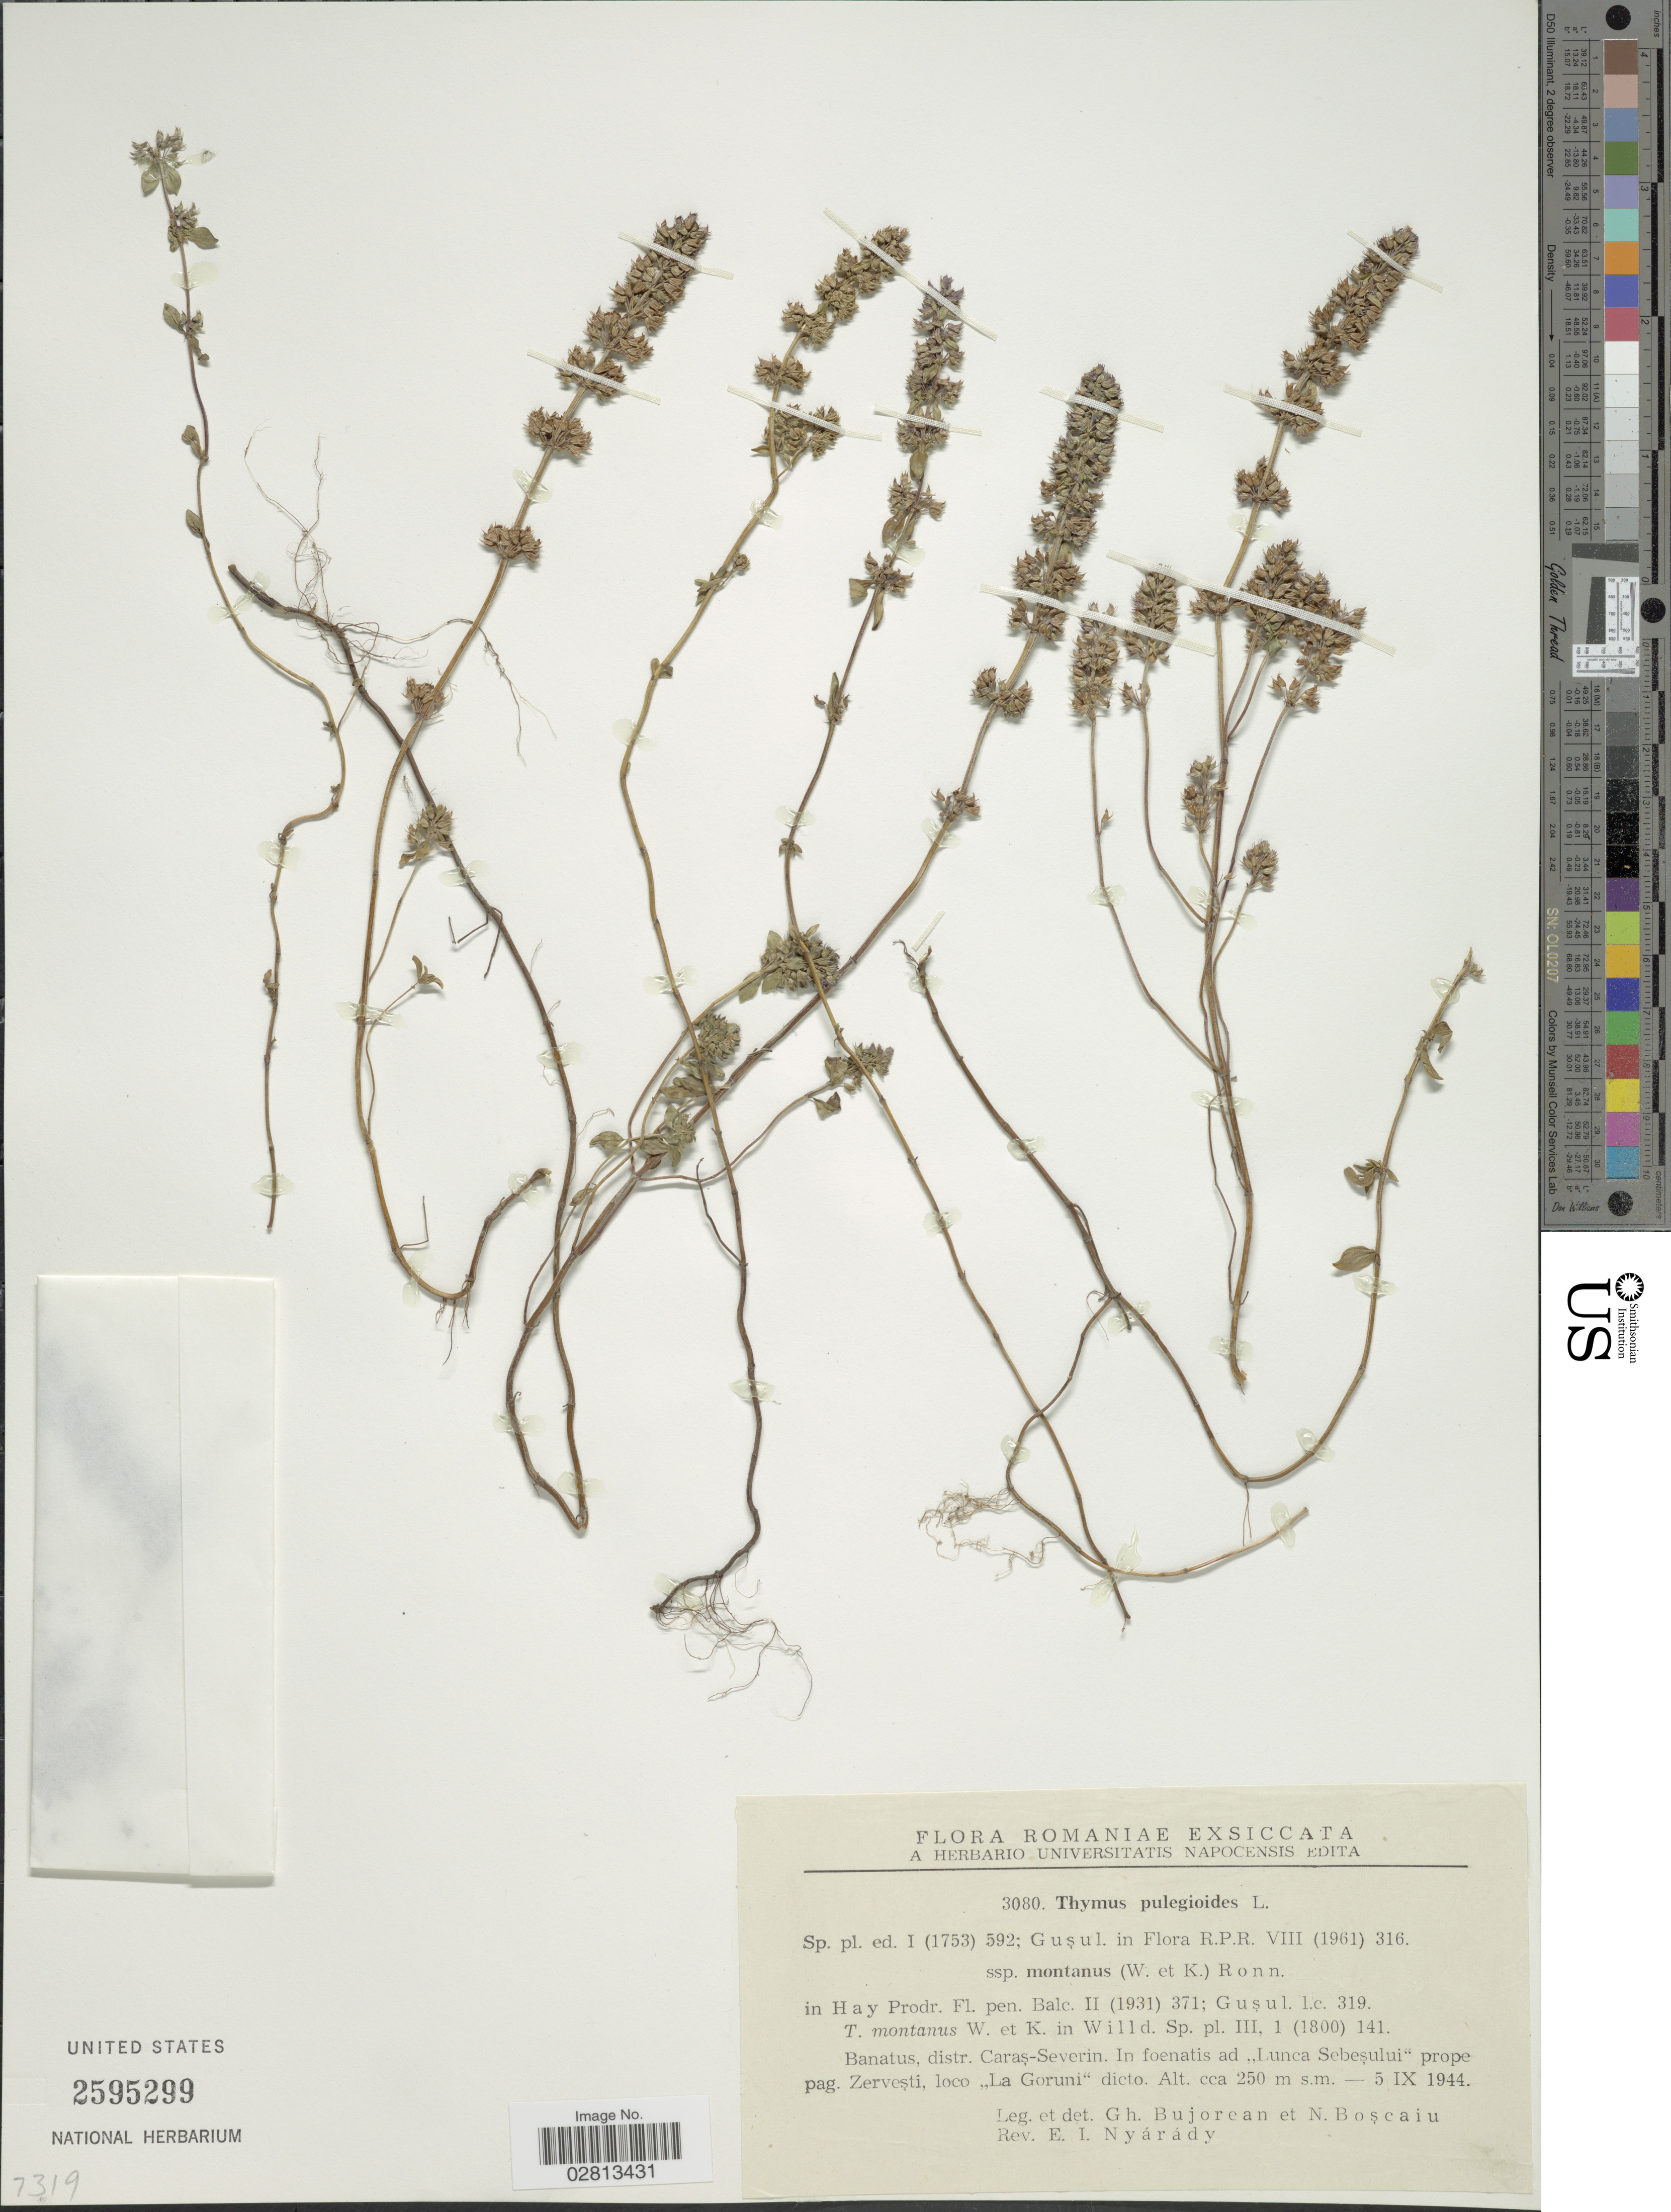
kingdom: Plantae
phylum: Tracheophyta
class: Magnoliopsida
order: Lamiales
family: Lamiaceae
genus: Thymus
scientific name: Thymus pulegioides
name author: L.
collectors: G. Bujorean, Boscaiu, N. & E. Nyárády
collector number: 3080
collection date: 1944-09-05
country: Romania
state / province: Caras-Severin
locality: Romaniae. Banatus, distr. Caras-Severin. In foenatis ad ,,Lunca Sebesului' prope pag. Zervesti, loco ,,La Goruni' dicto.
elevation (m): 250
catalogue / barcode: US 2595299